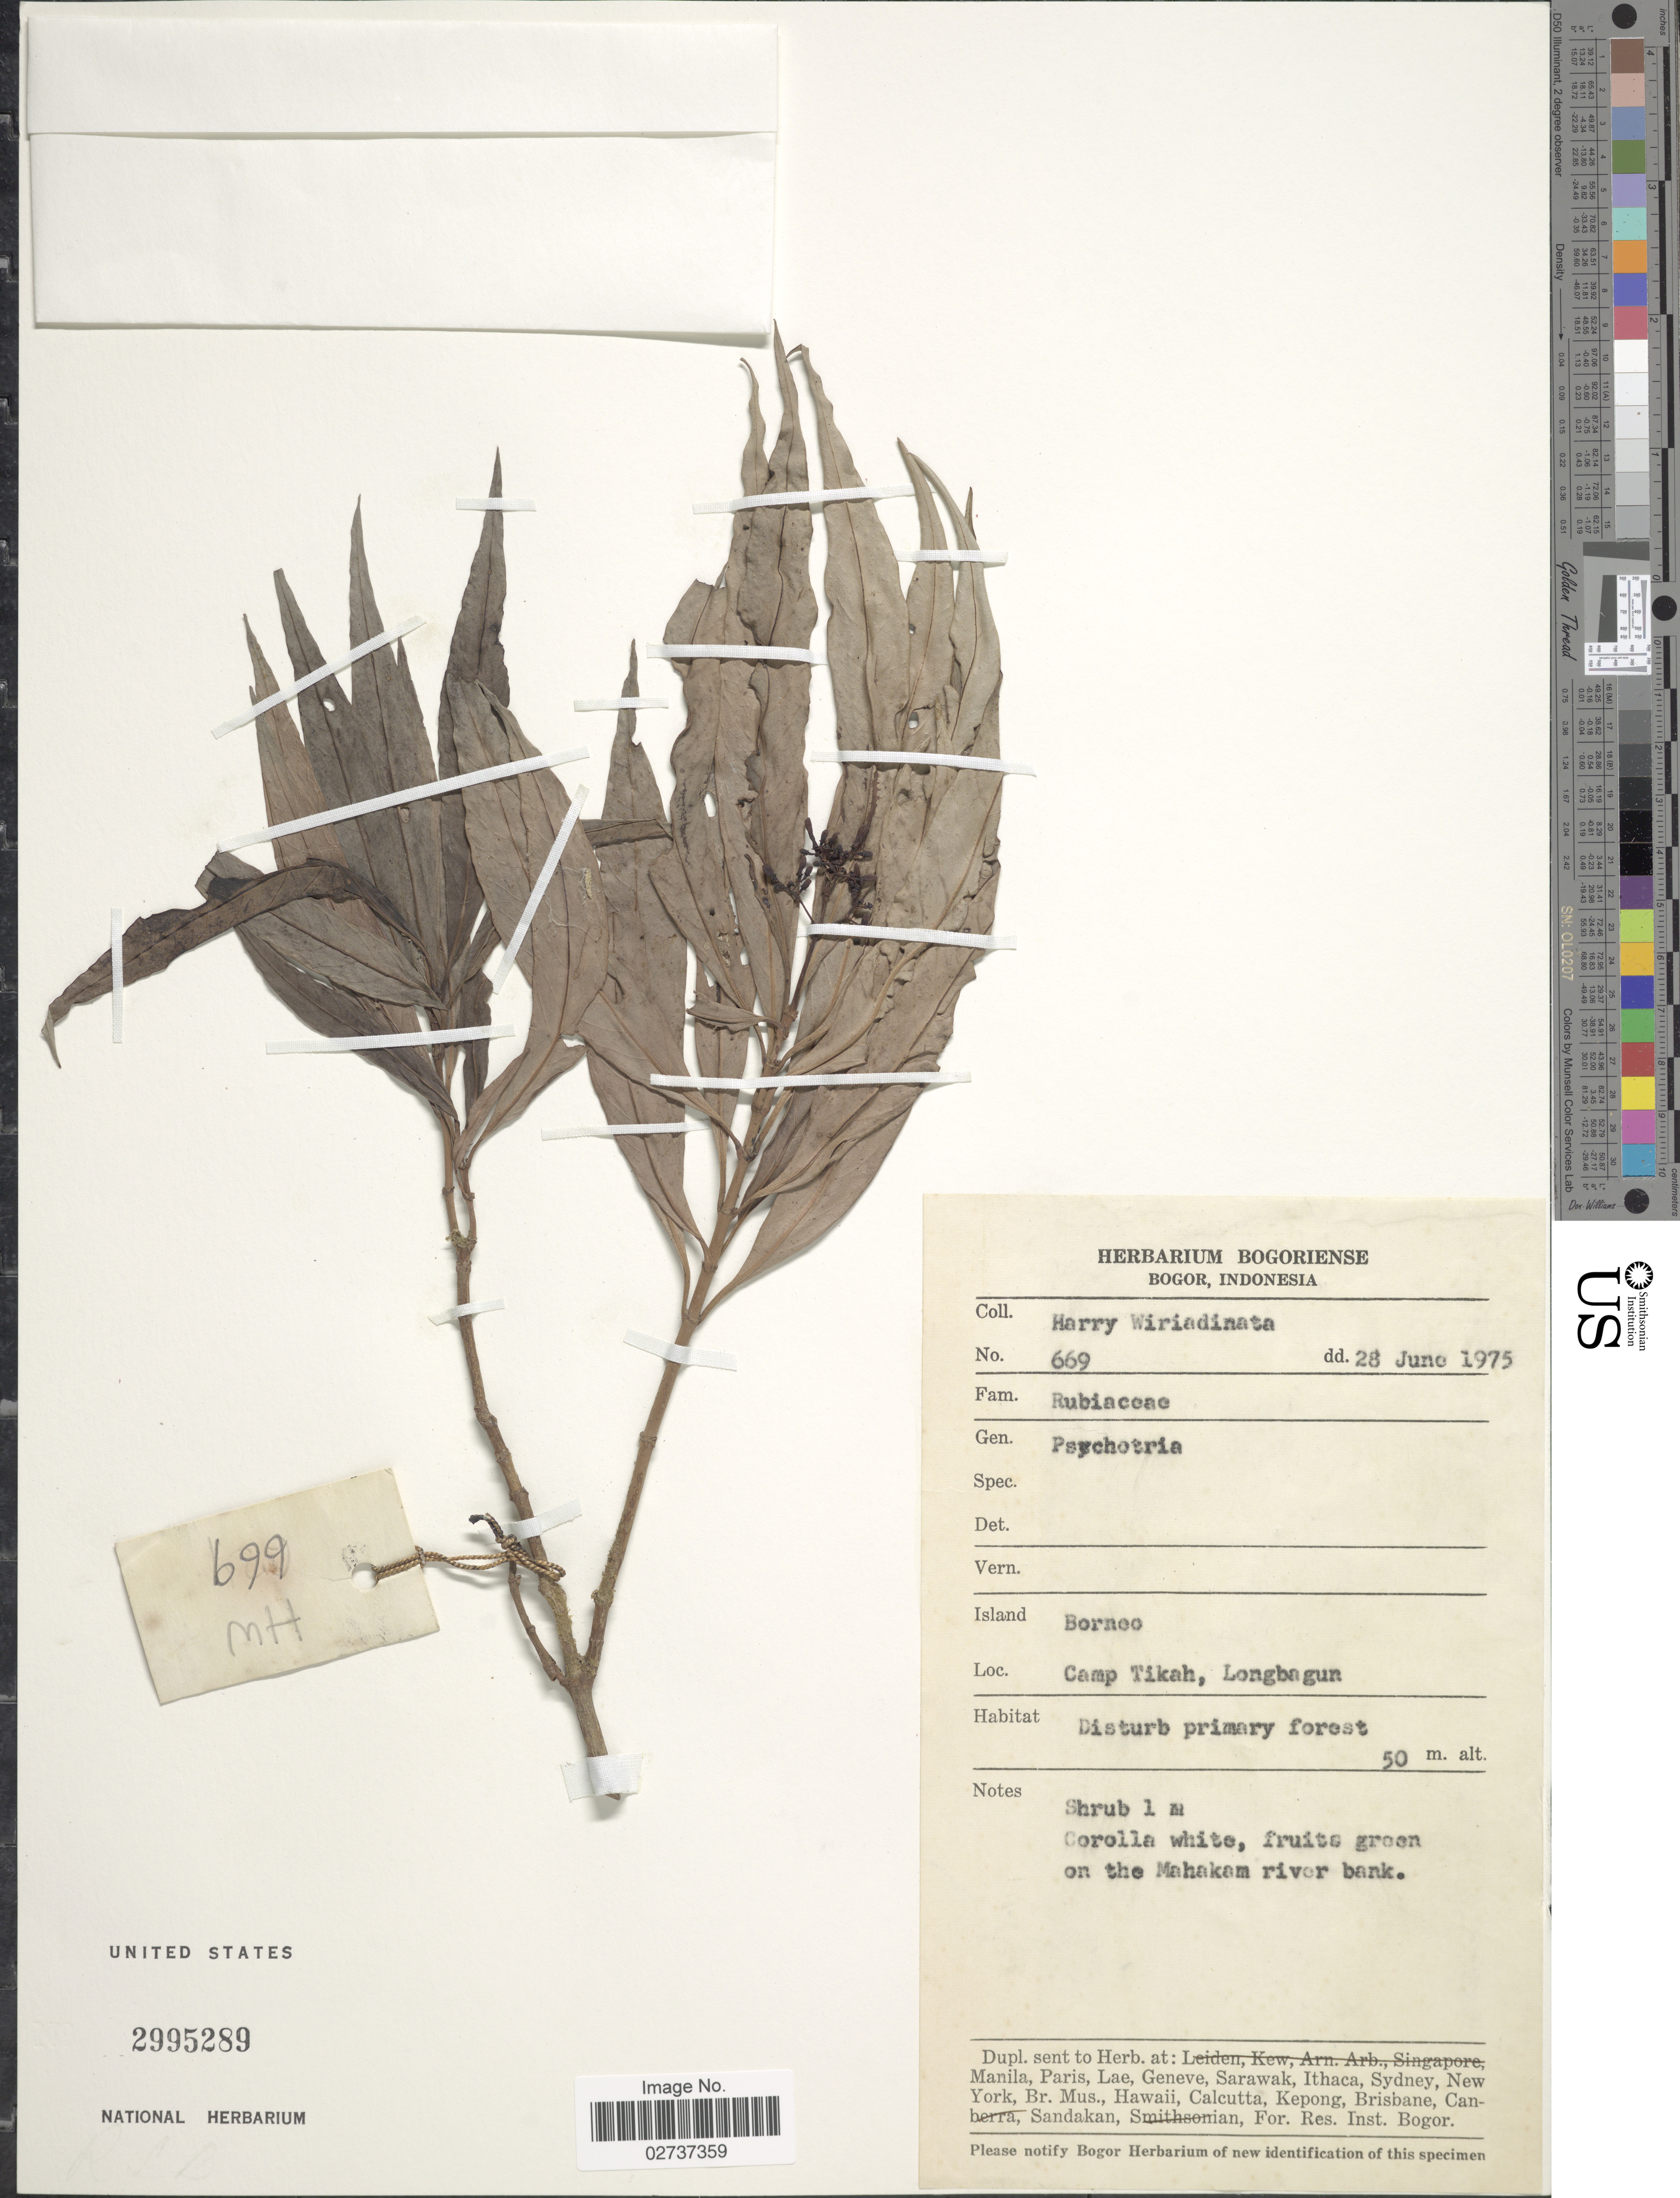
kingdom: Plantae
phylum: Tracheophyta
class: Magnoliopsida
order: Gentianales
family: Rubiaceae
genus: Psychotria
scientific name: Psychotria sp.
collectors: H. Wiriadinata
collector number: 669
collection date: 1975-06-28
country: Indonesia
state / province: Kalimantan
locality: Island Borneo. Camp Tikah, Longbagun.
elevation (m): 50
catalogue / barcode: US 2995289